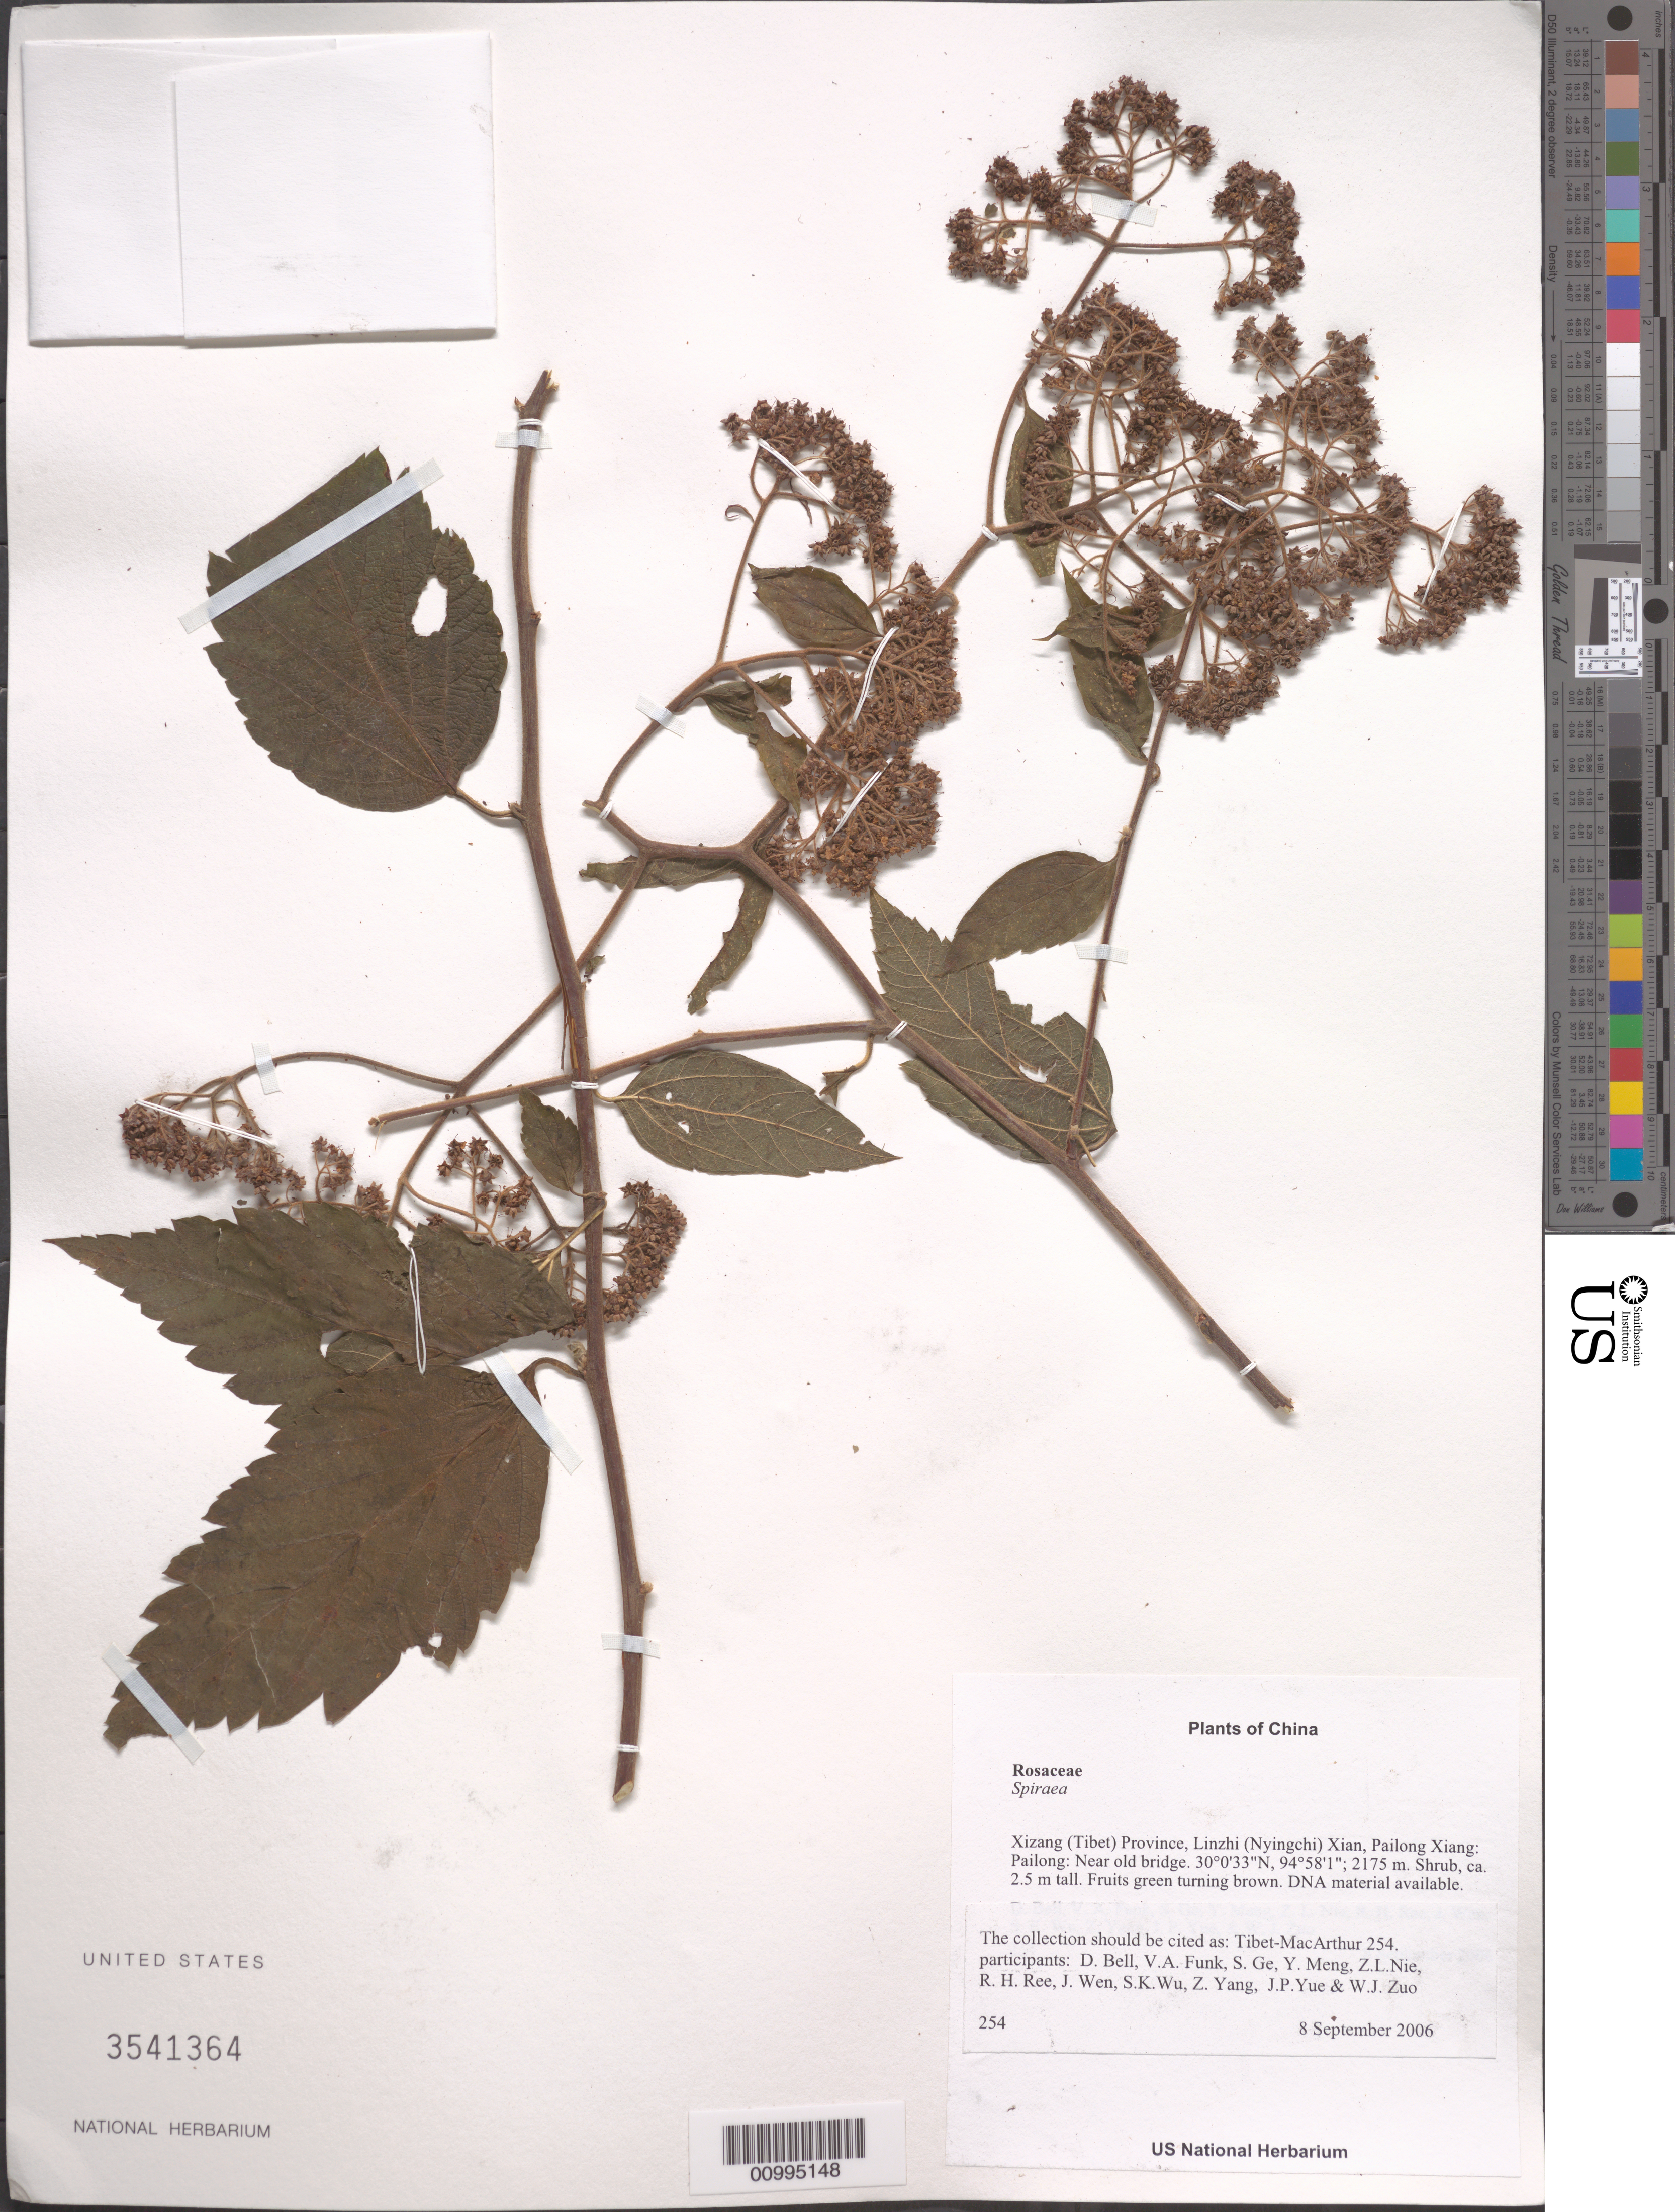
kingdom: Plantae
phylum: Tracheophyta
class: Magnoliopsida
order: Rosales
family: Rosaceae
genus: Spiraea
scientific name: Spiraea sp.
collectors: Tibet-MacArthur, D. A. Bell, V. Funk, S. Ge, Y. Meng, Z. Nie, R. Ree, J. Wen, S. K. Wu, Z. Yang, J. Yue & W. Zuo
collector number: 254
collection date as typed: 08 Sep 2006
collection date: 2006-09-08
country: China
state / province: Xizang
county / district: Linzhi (Nyingchi) Xian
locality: Pailong Xiang: Pailong. Near old bridge.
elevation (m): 2175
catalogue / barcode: US 3541364